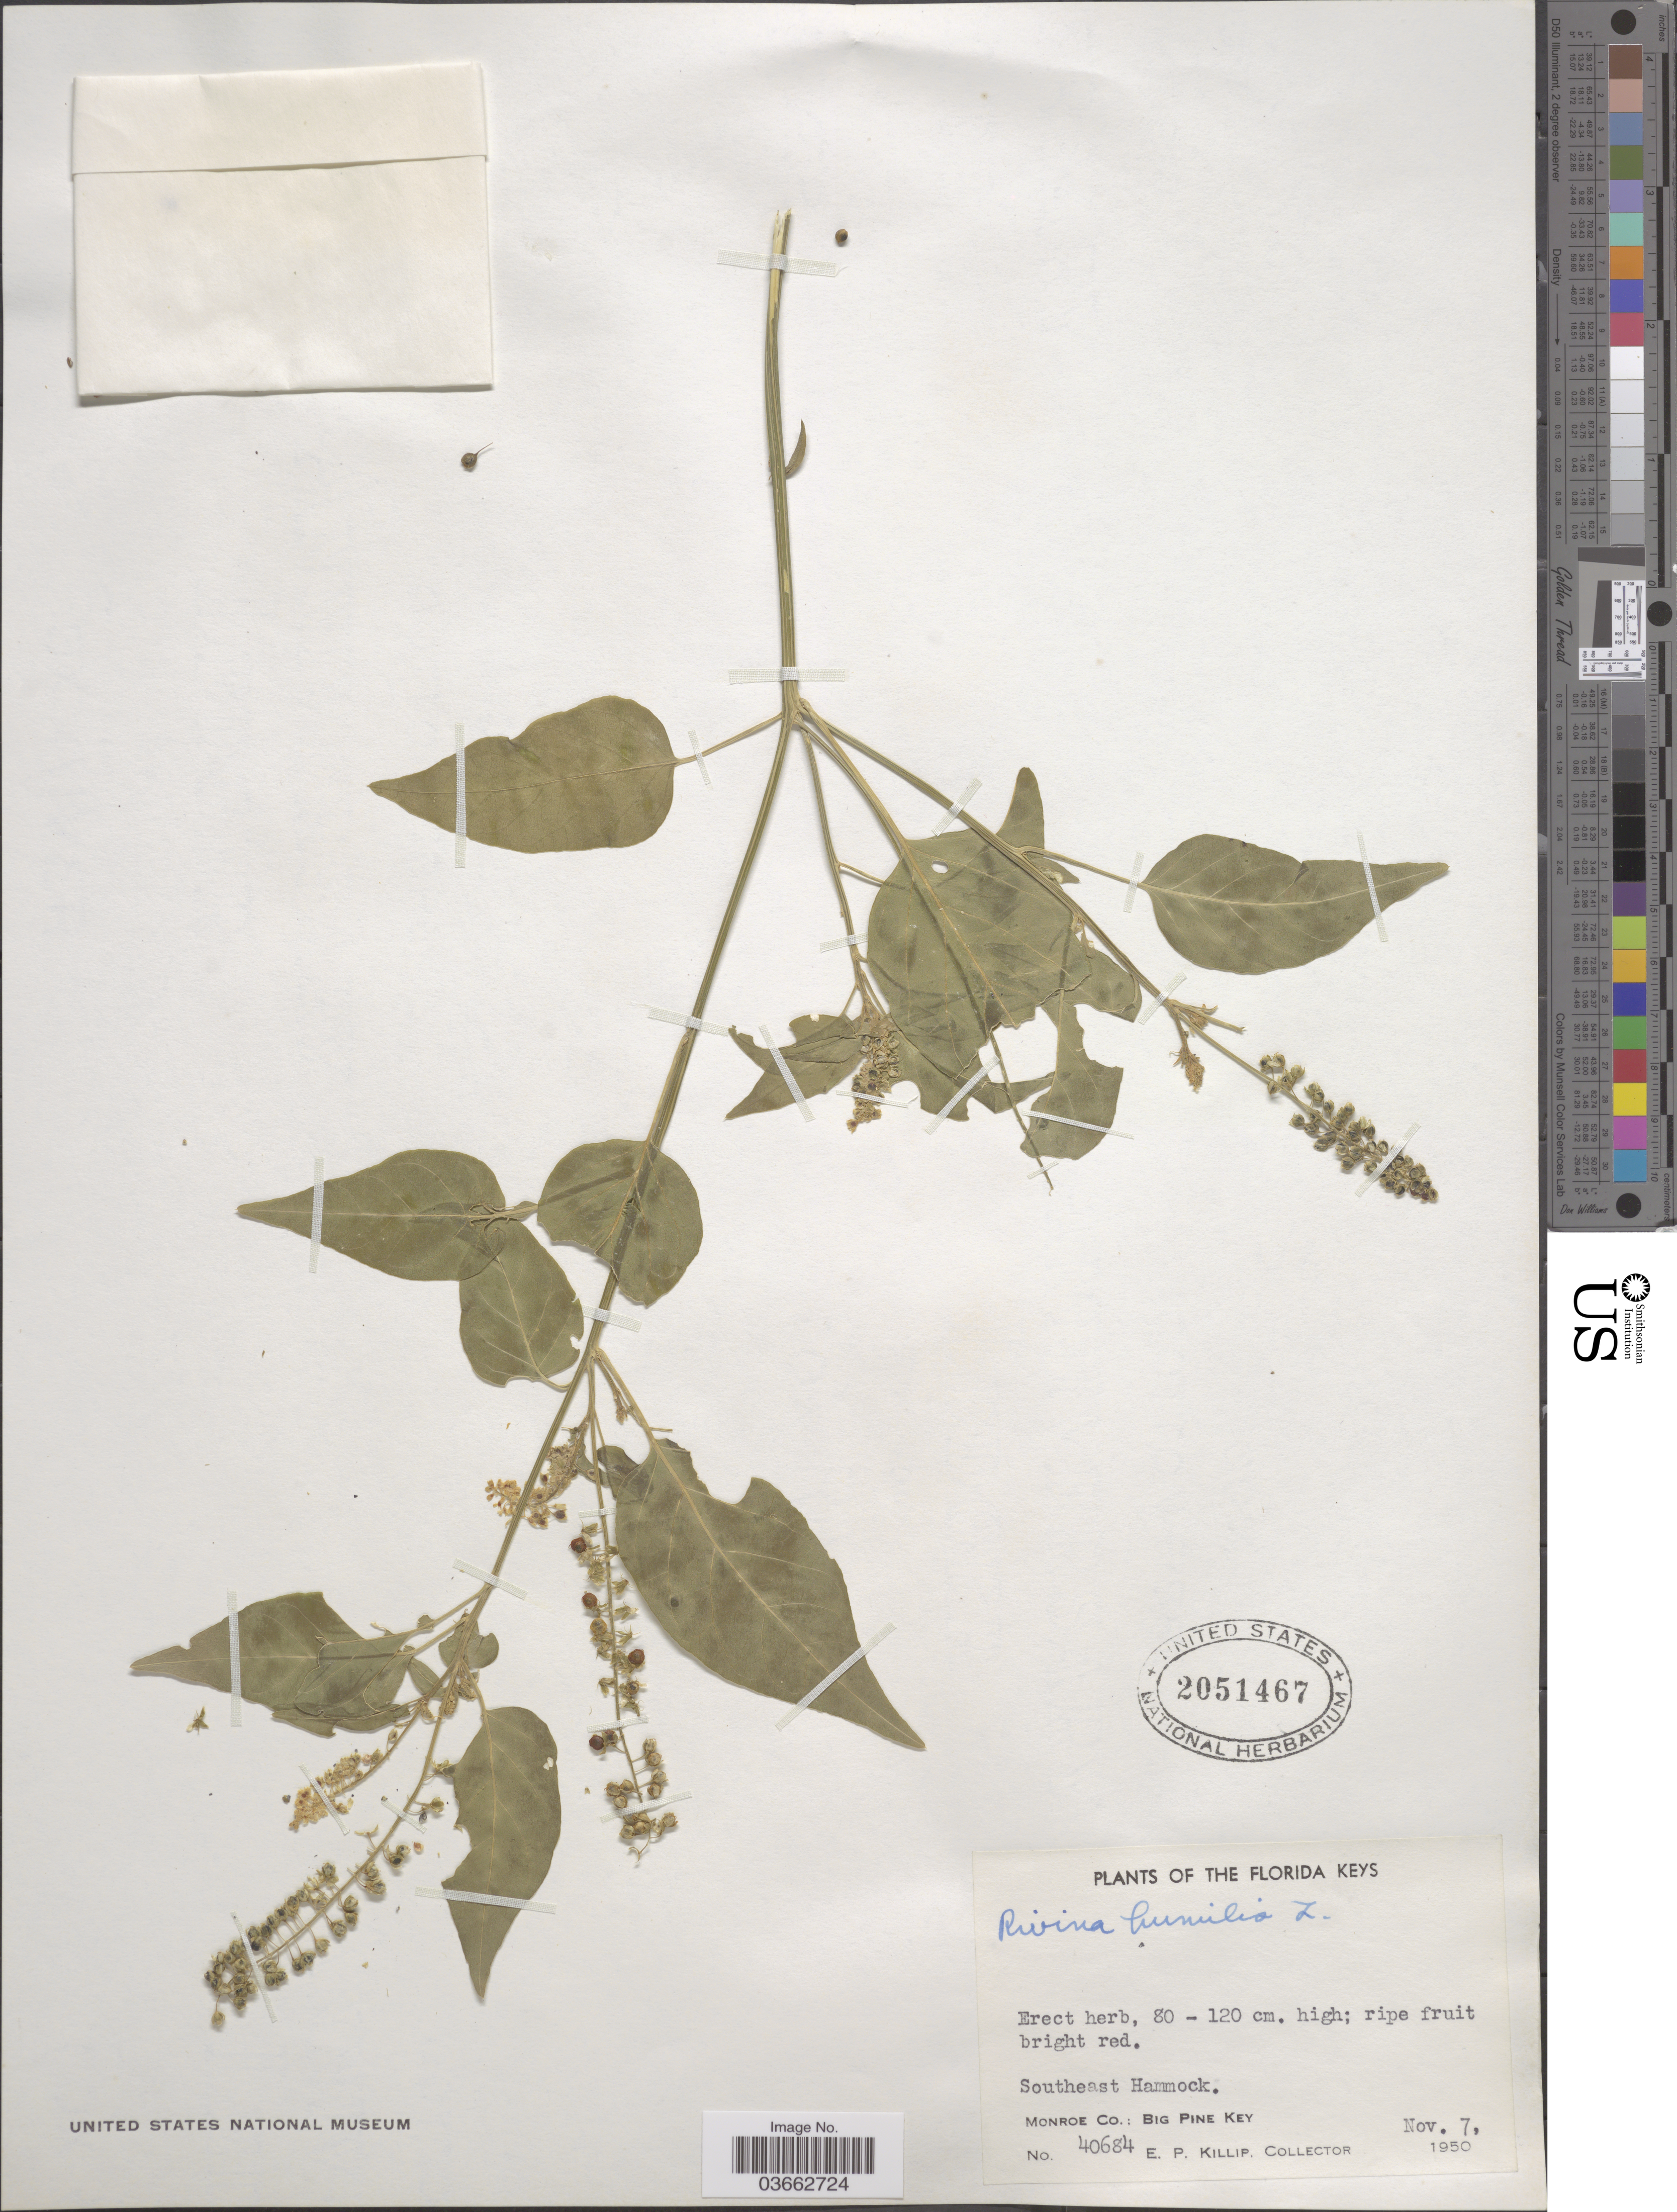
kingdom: Plantae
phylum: Tracheophyta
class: Magnoliopsida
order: Caryophyllales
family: Phytolaccaceae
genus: Rivina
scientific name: Rivina humilis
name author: L.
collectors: E. P. Killip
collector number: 40684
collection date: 1950-11-07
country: United States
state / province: Florida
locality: The Florida Keys. Southeast Hammock. Monroe Co.: Big Pine Key.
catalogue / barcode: US 2051467